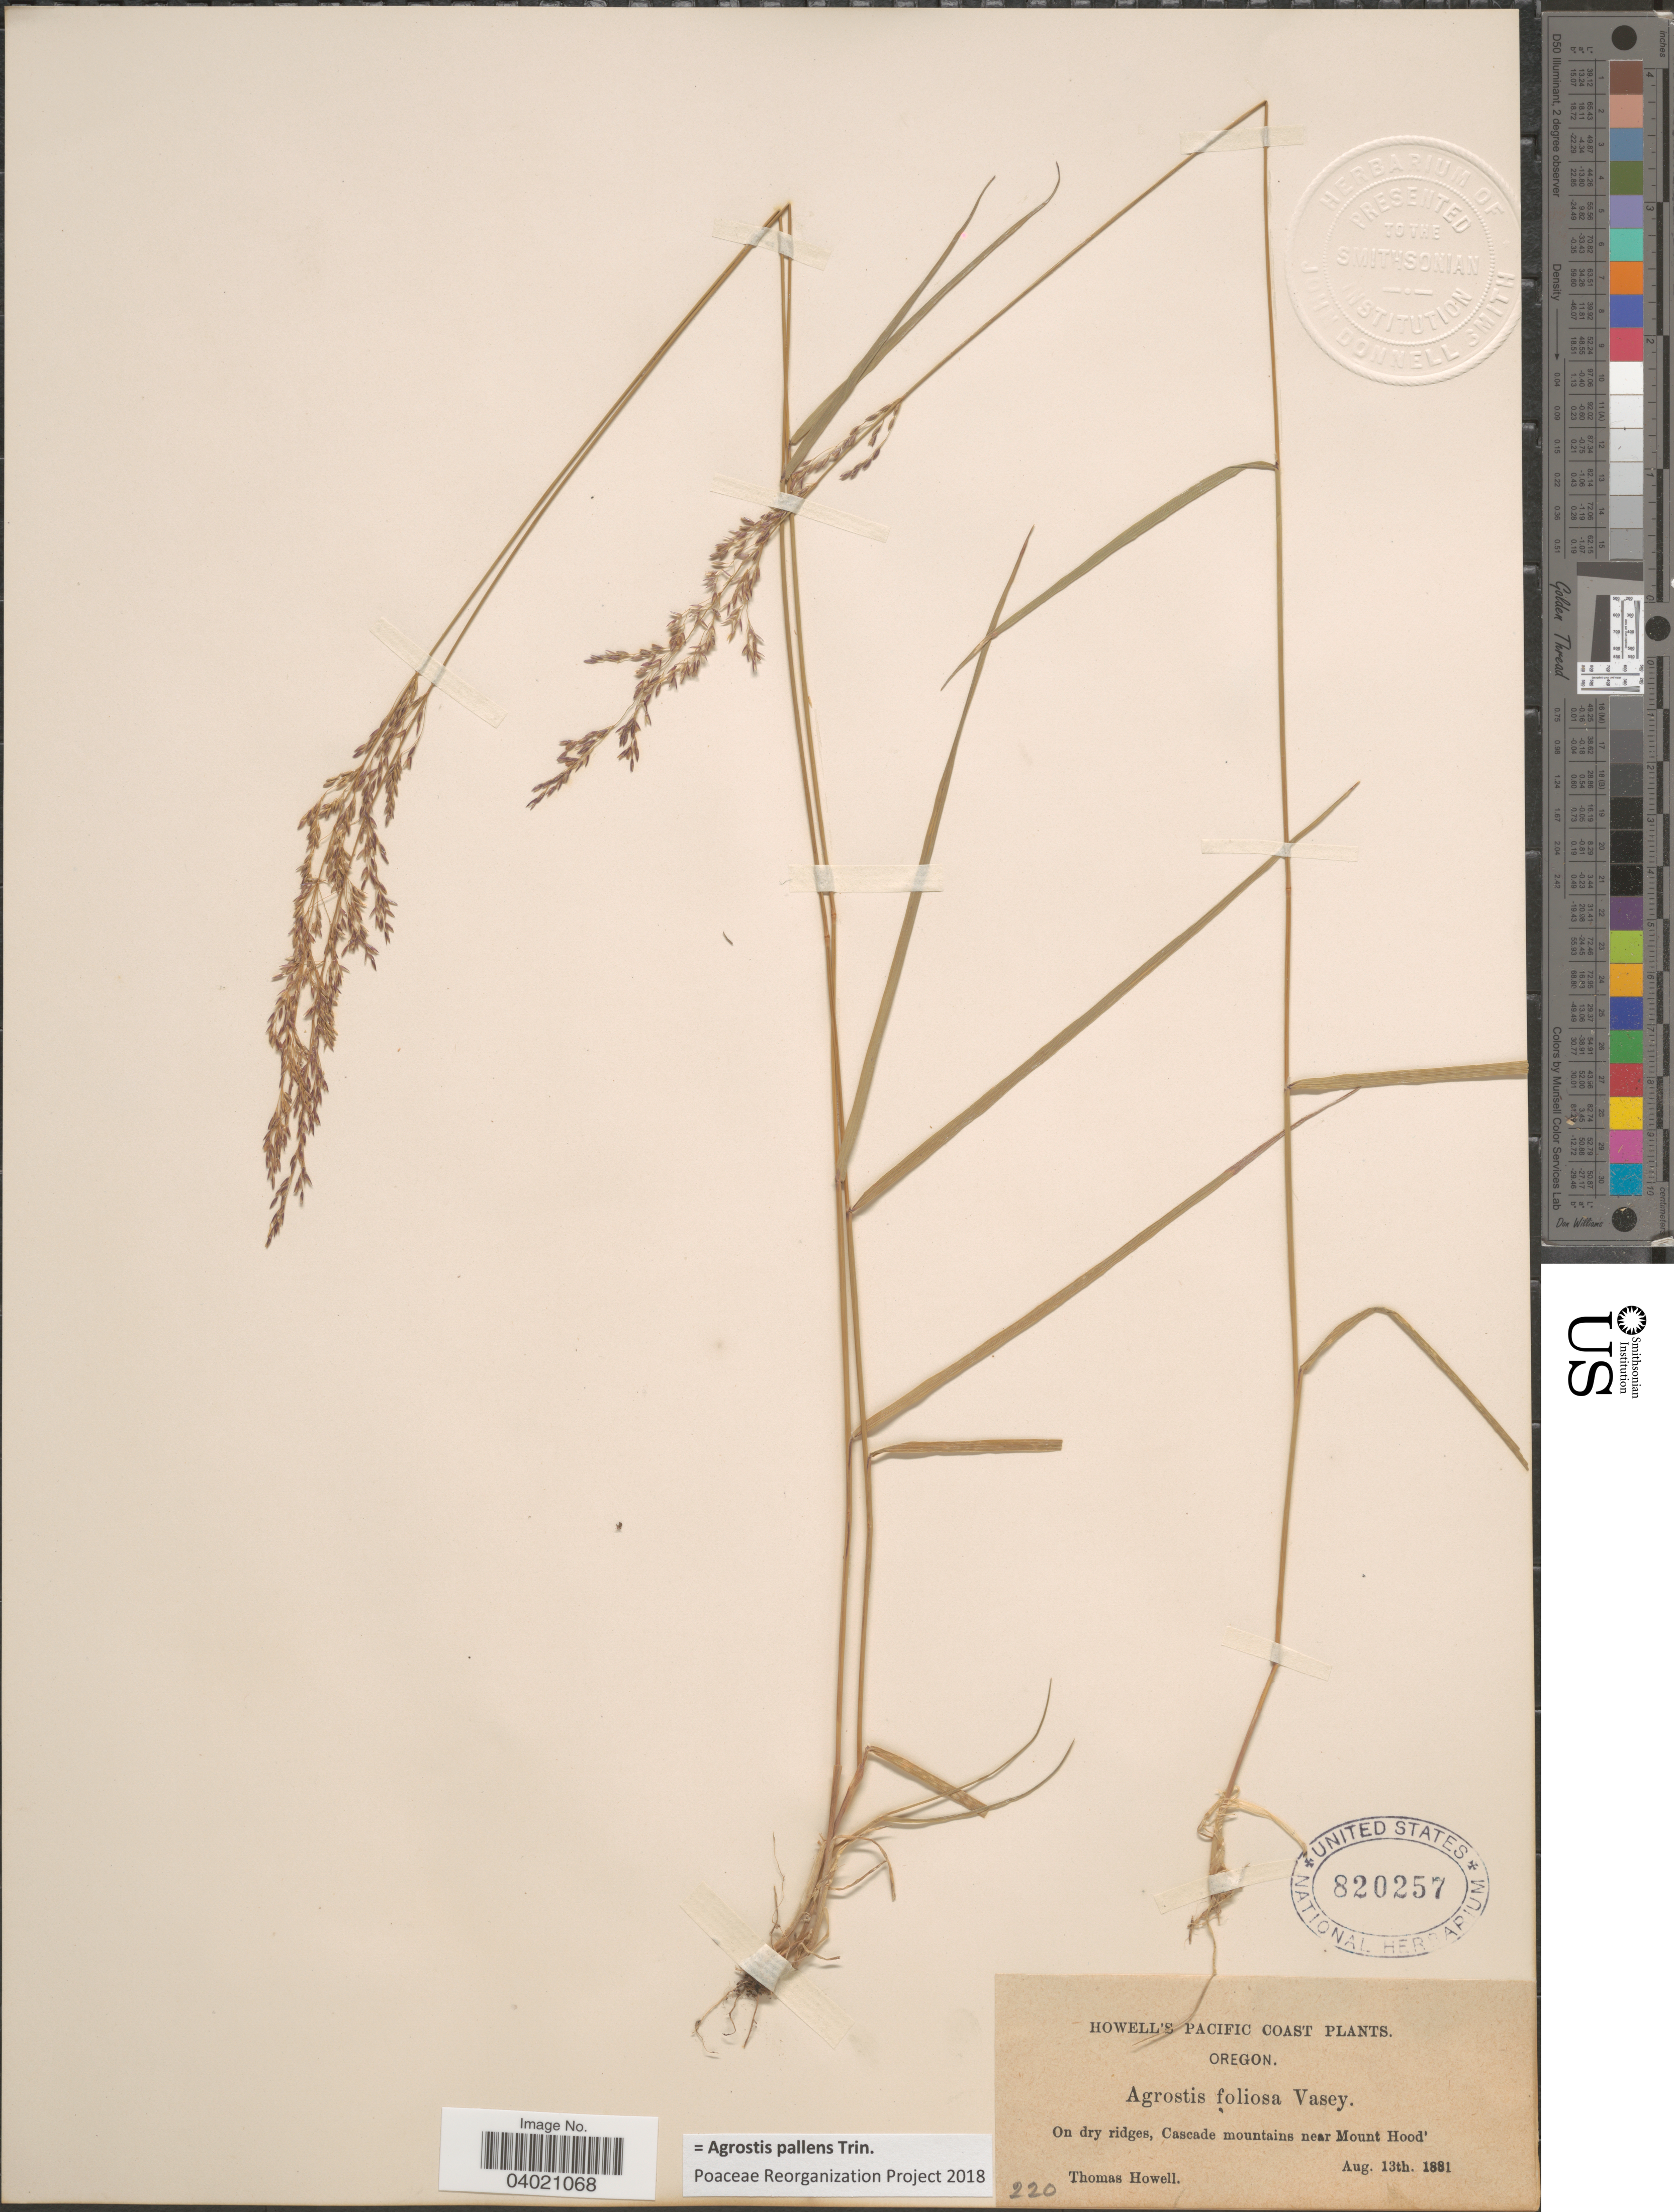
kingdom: Plantae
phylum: Tracheophyta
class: Liliopsida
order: Poales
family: Poaceae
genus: Agrostis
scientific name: Agrostis pallens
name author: Trin.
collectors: T. Howell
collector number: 220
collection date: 1881-08-13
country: United States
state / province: Oregon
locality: Pacific Coast. On dry ridges, Cascade mountains near Mount Hood.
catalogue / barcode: US 820257